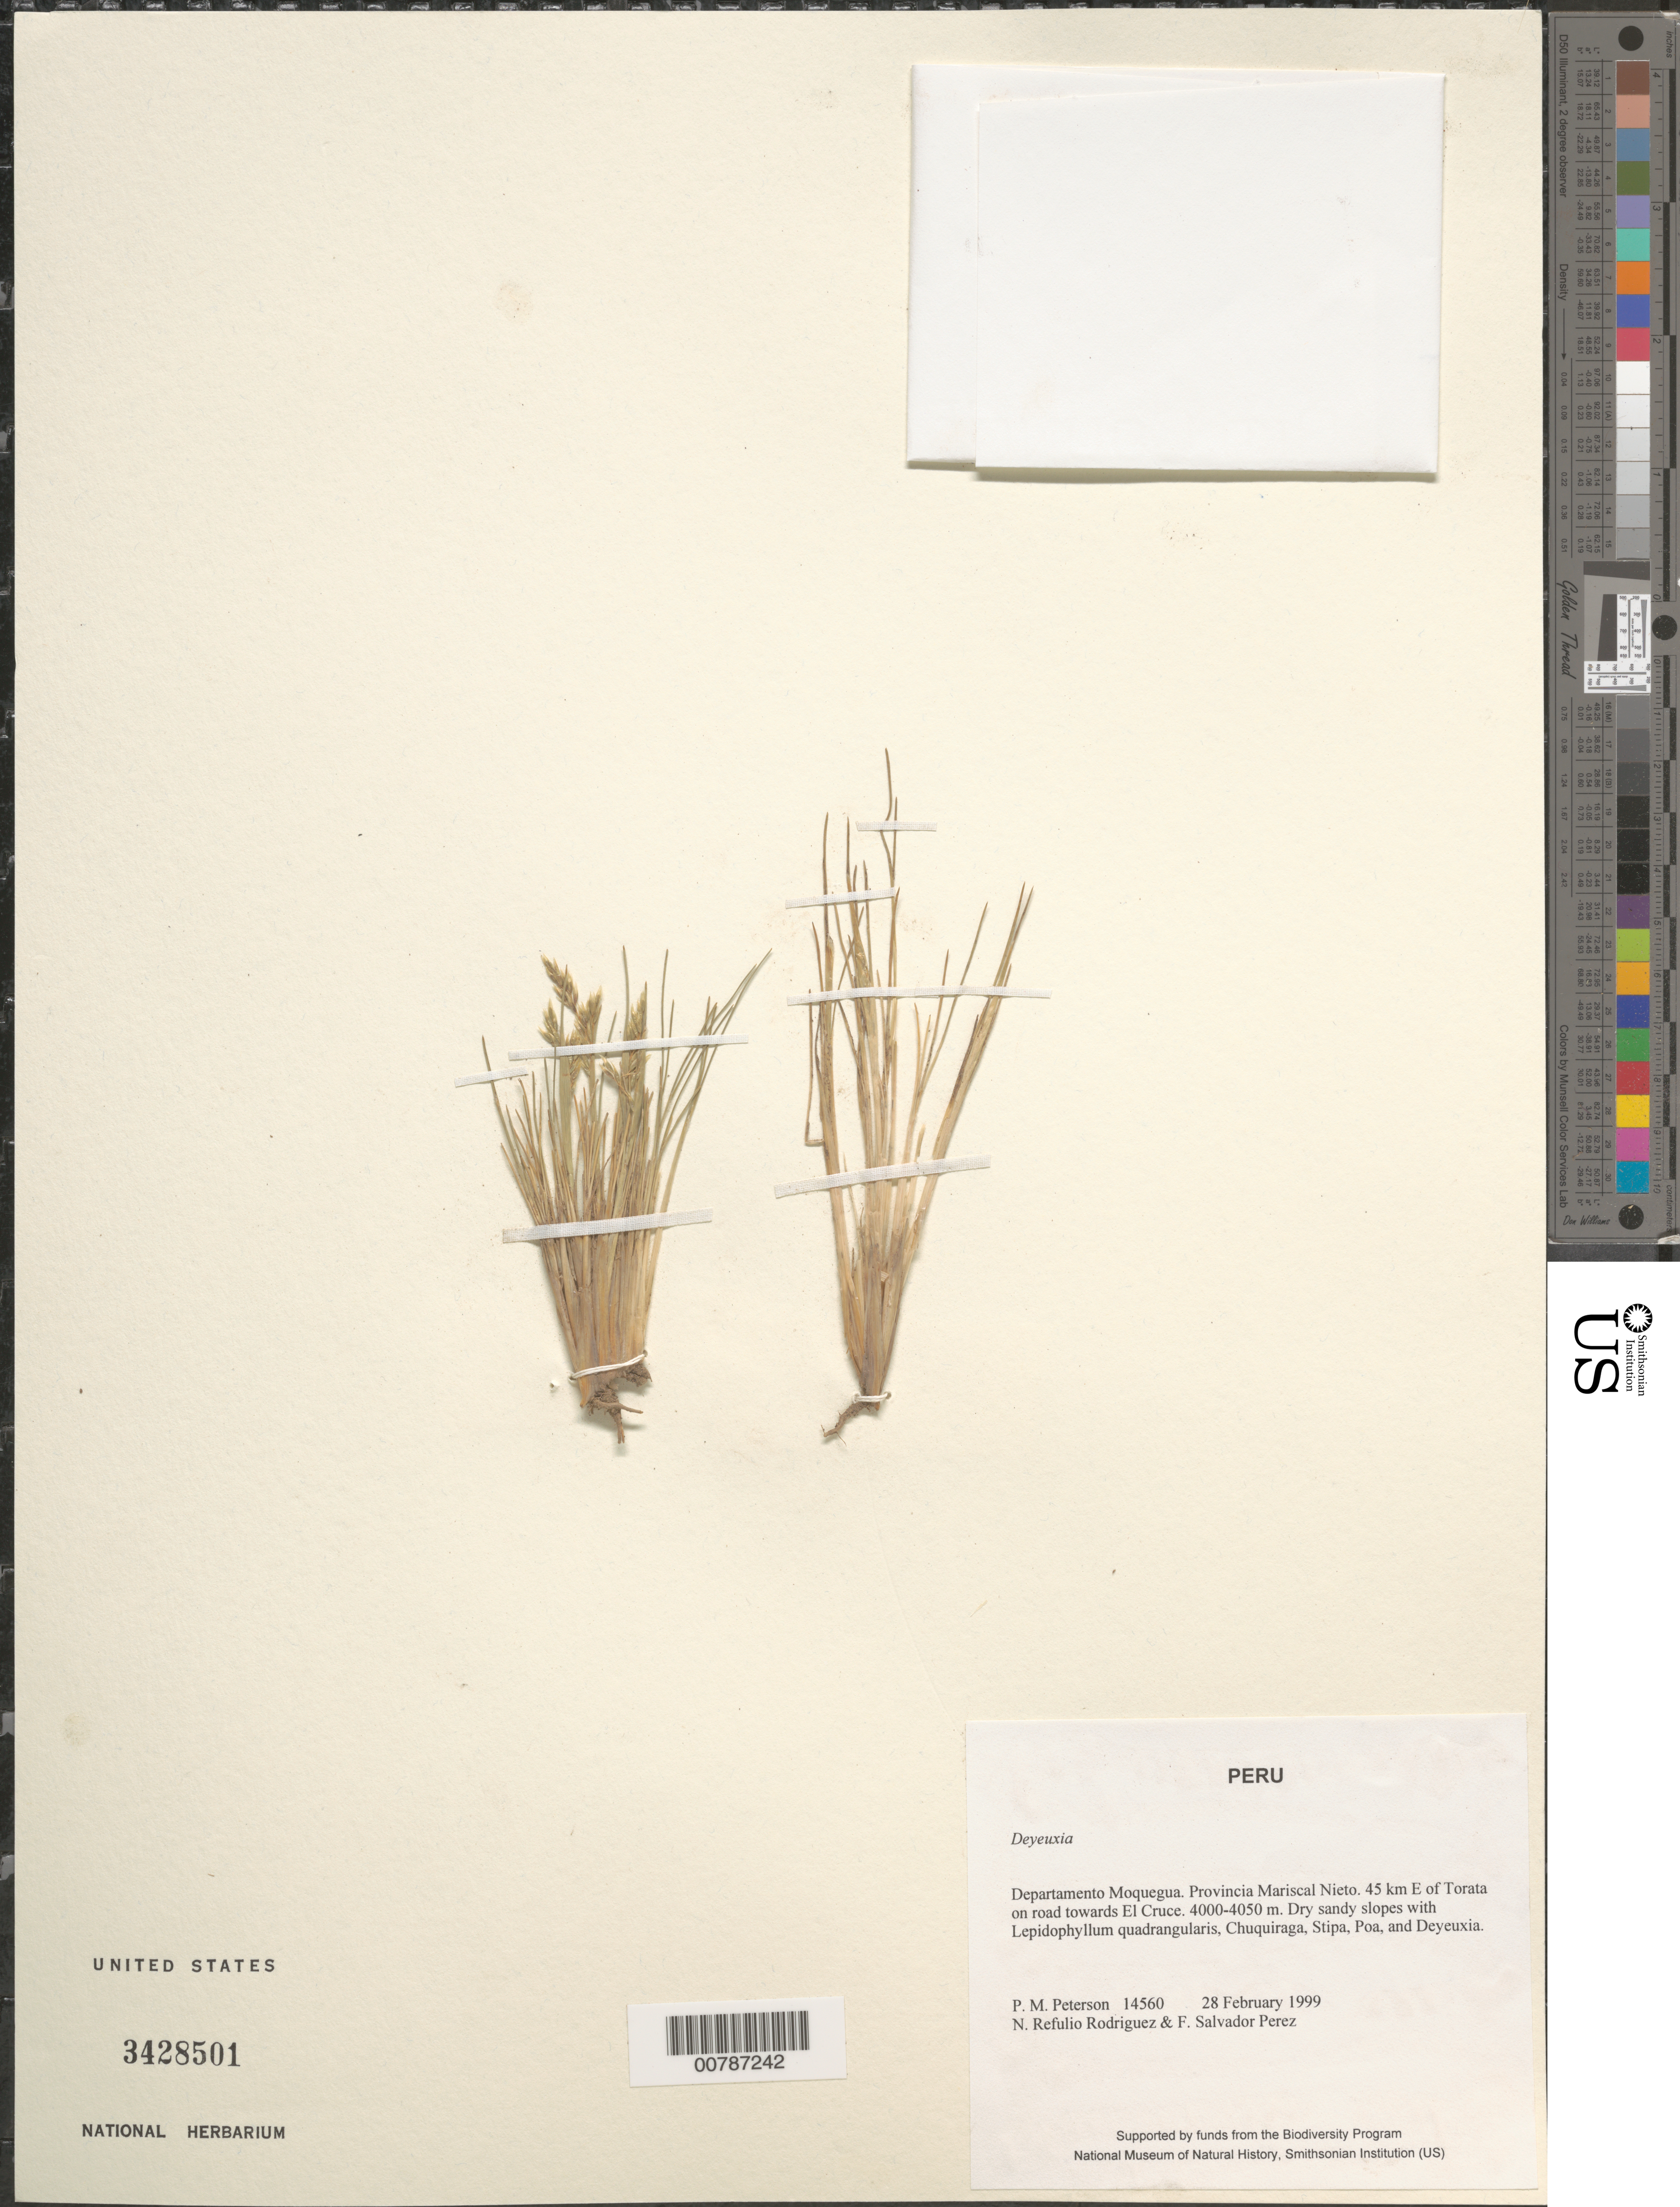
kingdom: Plantae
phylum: Tracheophyta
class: Liliopsida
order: Poales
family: Poaceae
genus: Calamagrostis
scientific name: Calamagrostis sp.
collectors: P. M. Peterson, N. Refulio-Rodríguez & F. Salvador Perez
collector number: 14560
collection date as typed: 28 Feb 1999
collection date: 1999-02-28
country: Peru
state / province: Moquegua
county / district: Mariscal Nieto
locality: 45 km E of Torata on road towards El Cruce.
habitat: Dry sandy slopes with Lepidophyllum quadrangularis, Chuquiraga, Stipa, Poa and Deyeuxia.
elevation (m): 4000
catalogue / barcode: US 3428501